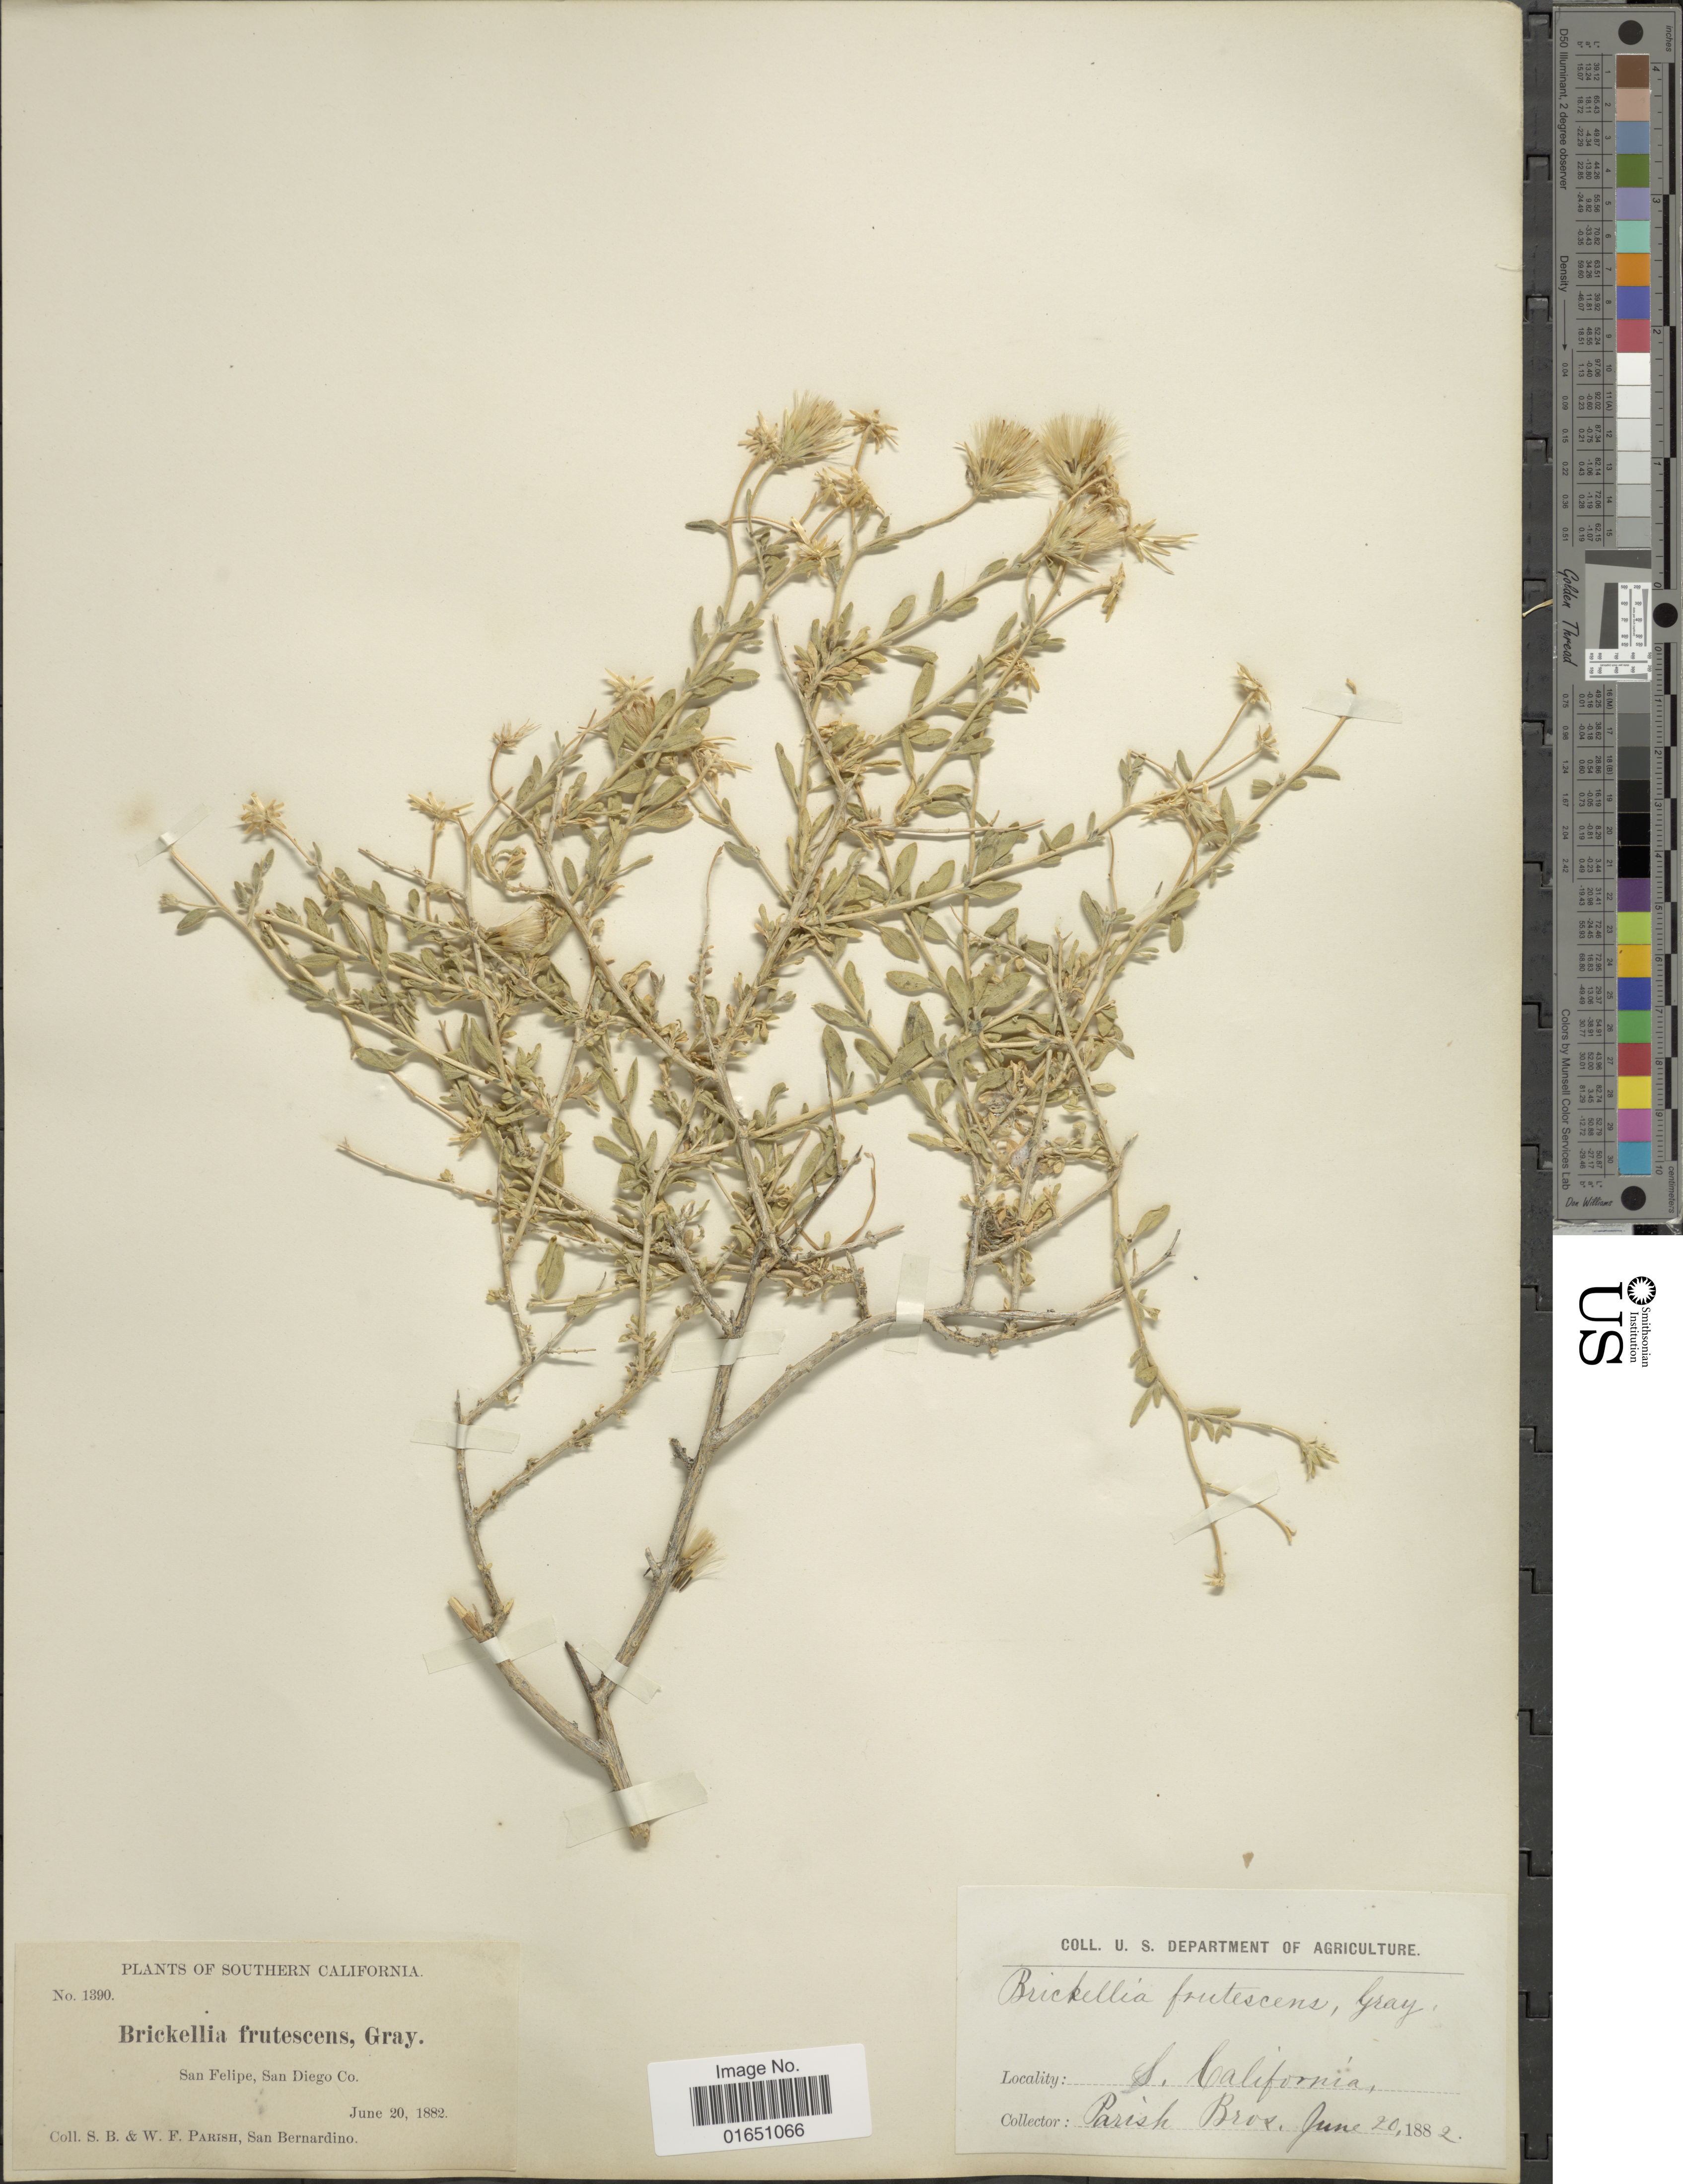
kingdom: Plantae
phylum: Tracheophyta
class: Magnoliopsida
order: Asterales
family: Asteraceae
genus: Brickellia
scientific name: Brickellia frutescens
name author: A. Gray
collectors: S. B. Parish & W. F. Parish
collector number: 1390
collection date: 1882-06-20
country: United States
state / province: California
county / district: San Diego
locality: Southern California, San Felipe, San Diego Co.